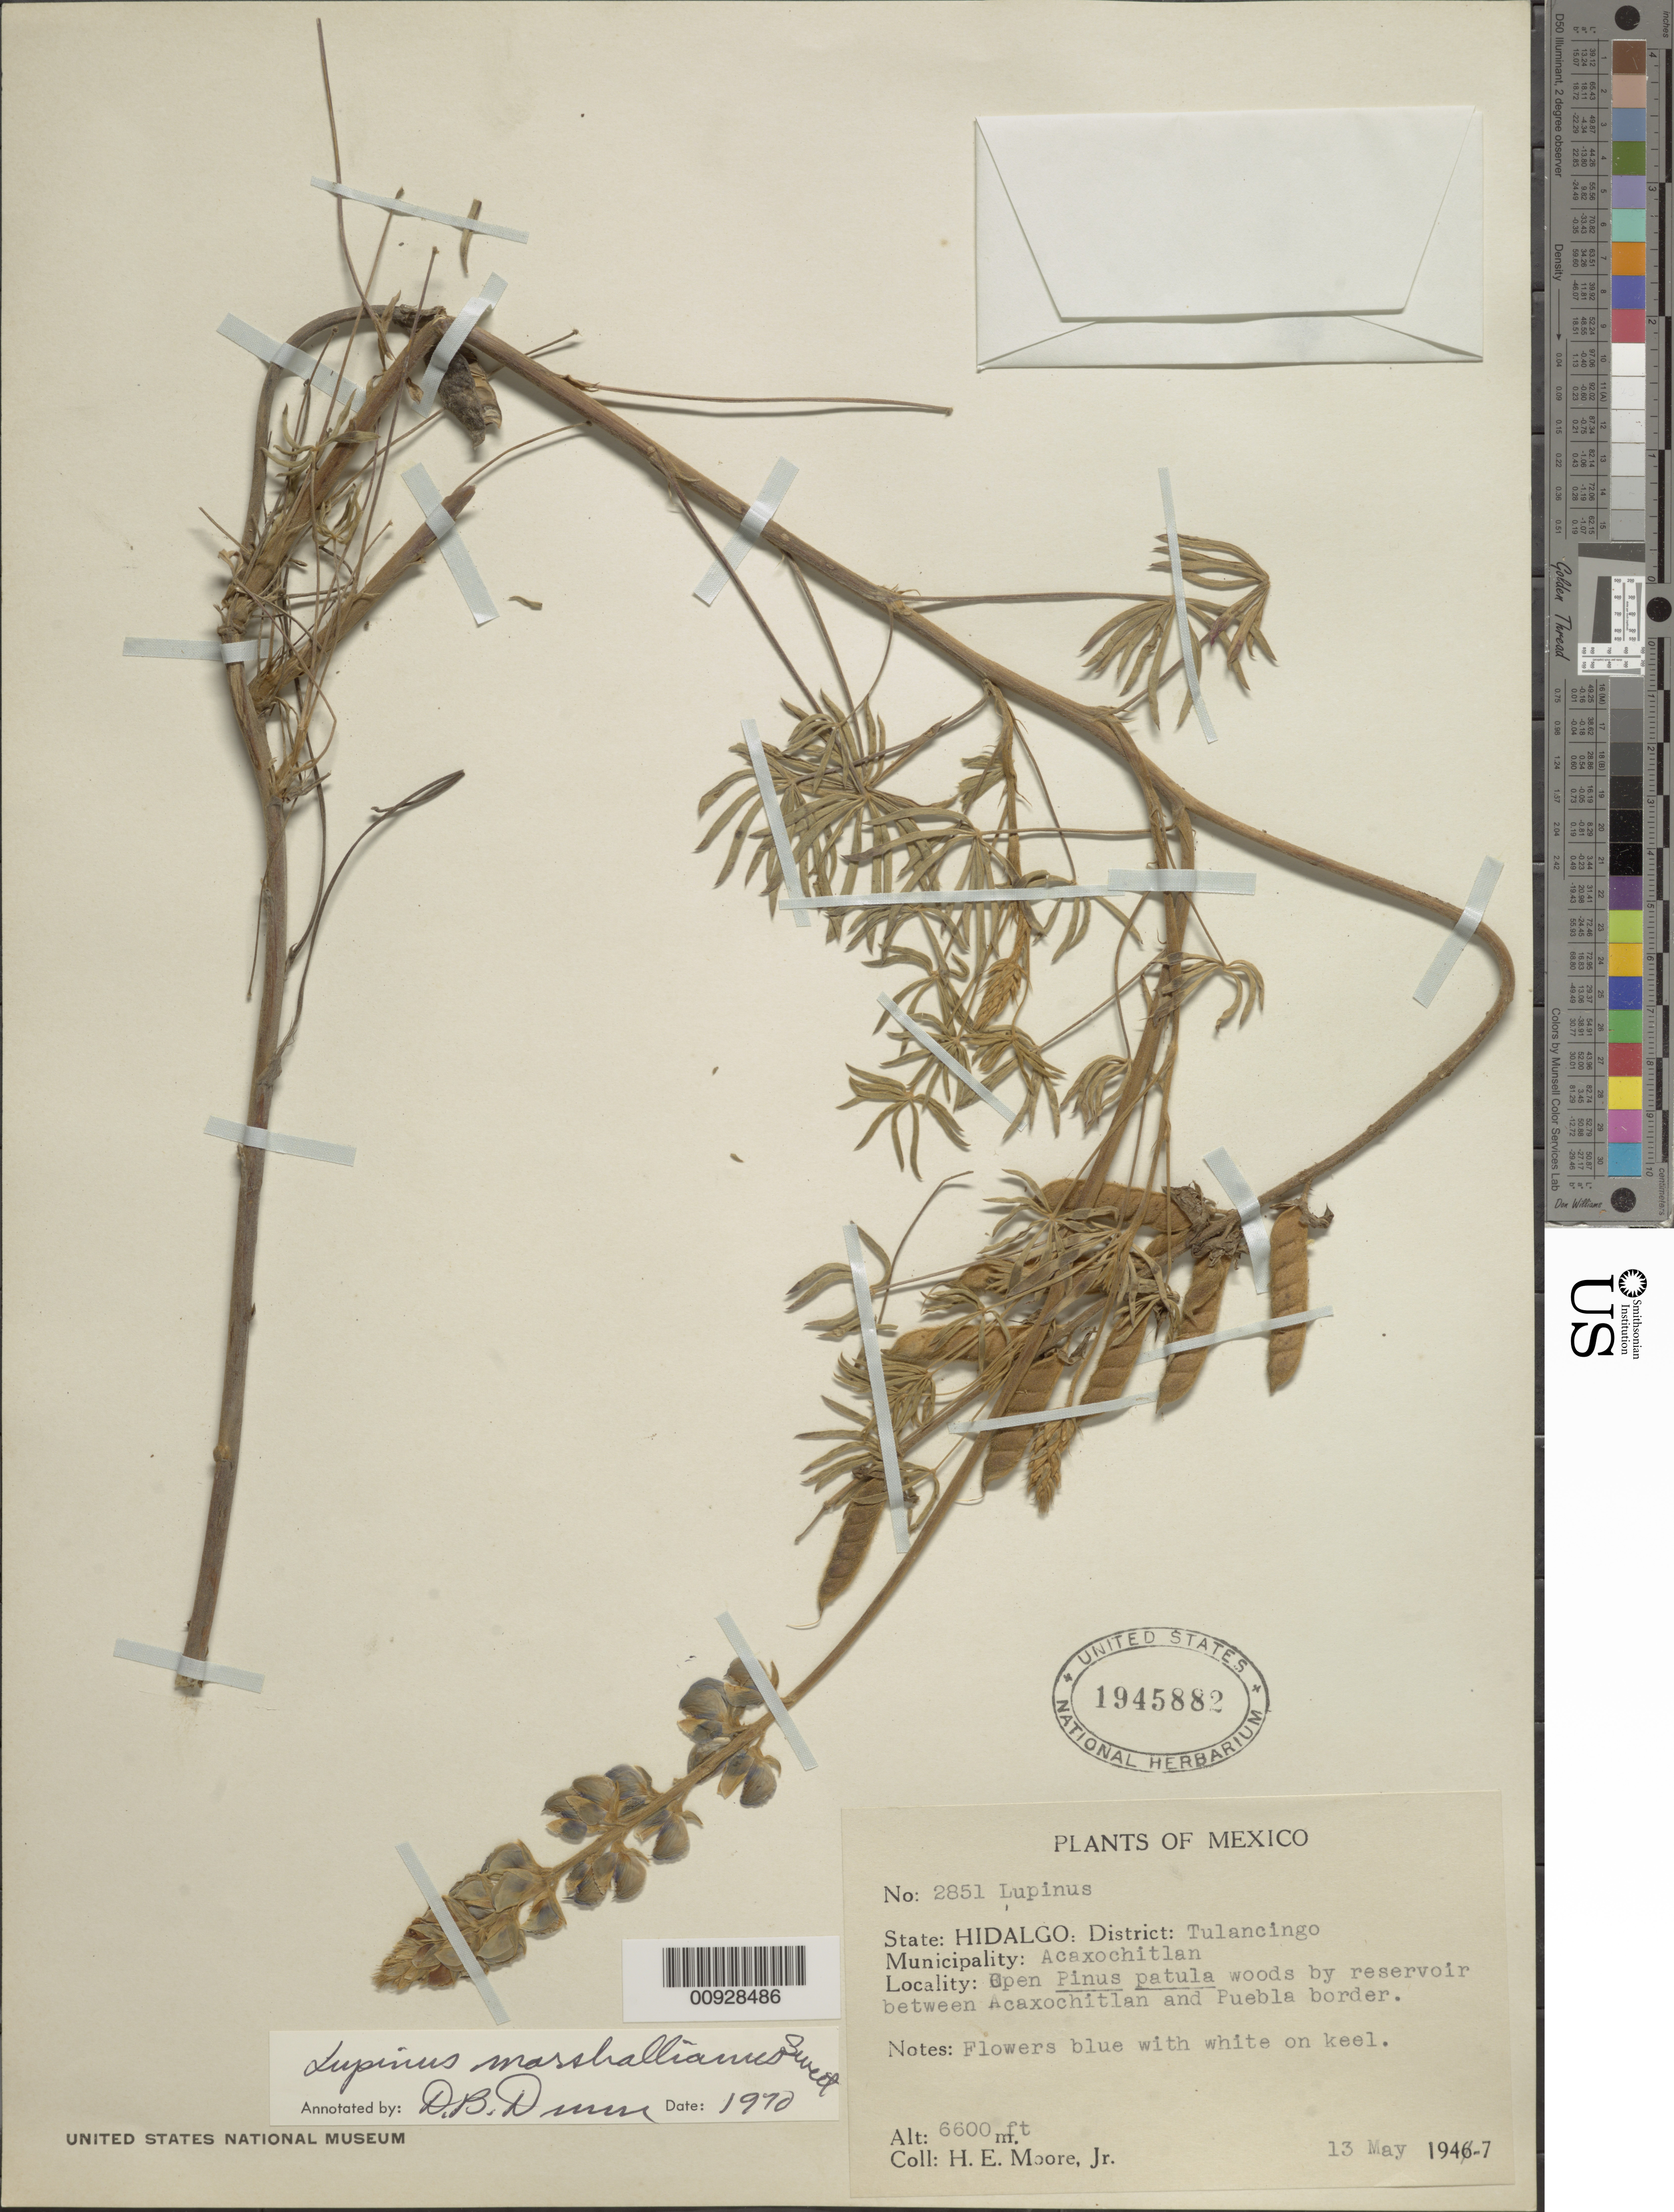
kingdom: Plantae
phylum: Tracheophyta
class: Magnoliopsida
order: Fabales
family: Fabaceae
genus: Lupinus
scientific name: Lupinus marschallianus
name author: Sweet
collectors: H. E. Moore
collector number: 2851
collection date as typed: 13 May 1947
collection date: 1947-05-13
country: Mexico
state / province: Hidalgo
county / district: Tulancingo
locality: State: Hidalgo, District: Tulancingo, Municipality: Acaxochitlan. Locality: By reservoir between Acaxochitlan and Puebla border.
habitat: Open Pinus patula woods.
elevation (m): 2012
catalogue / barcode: US 1945882